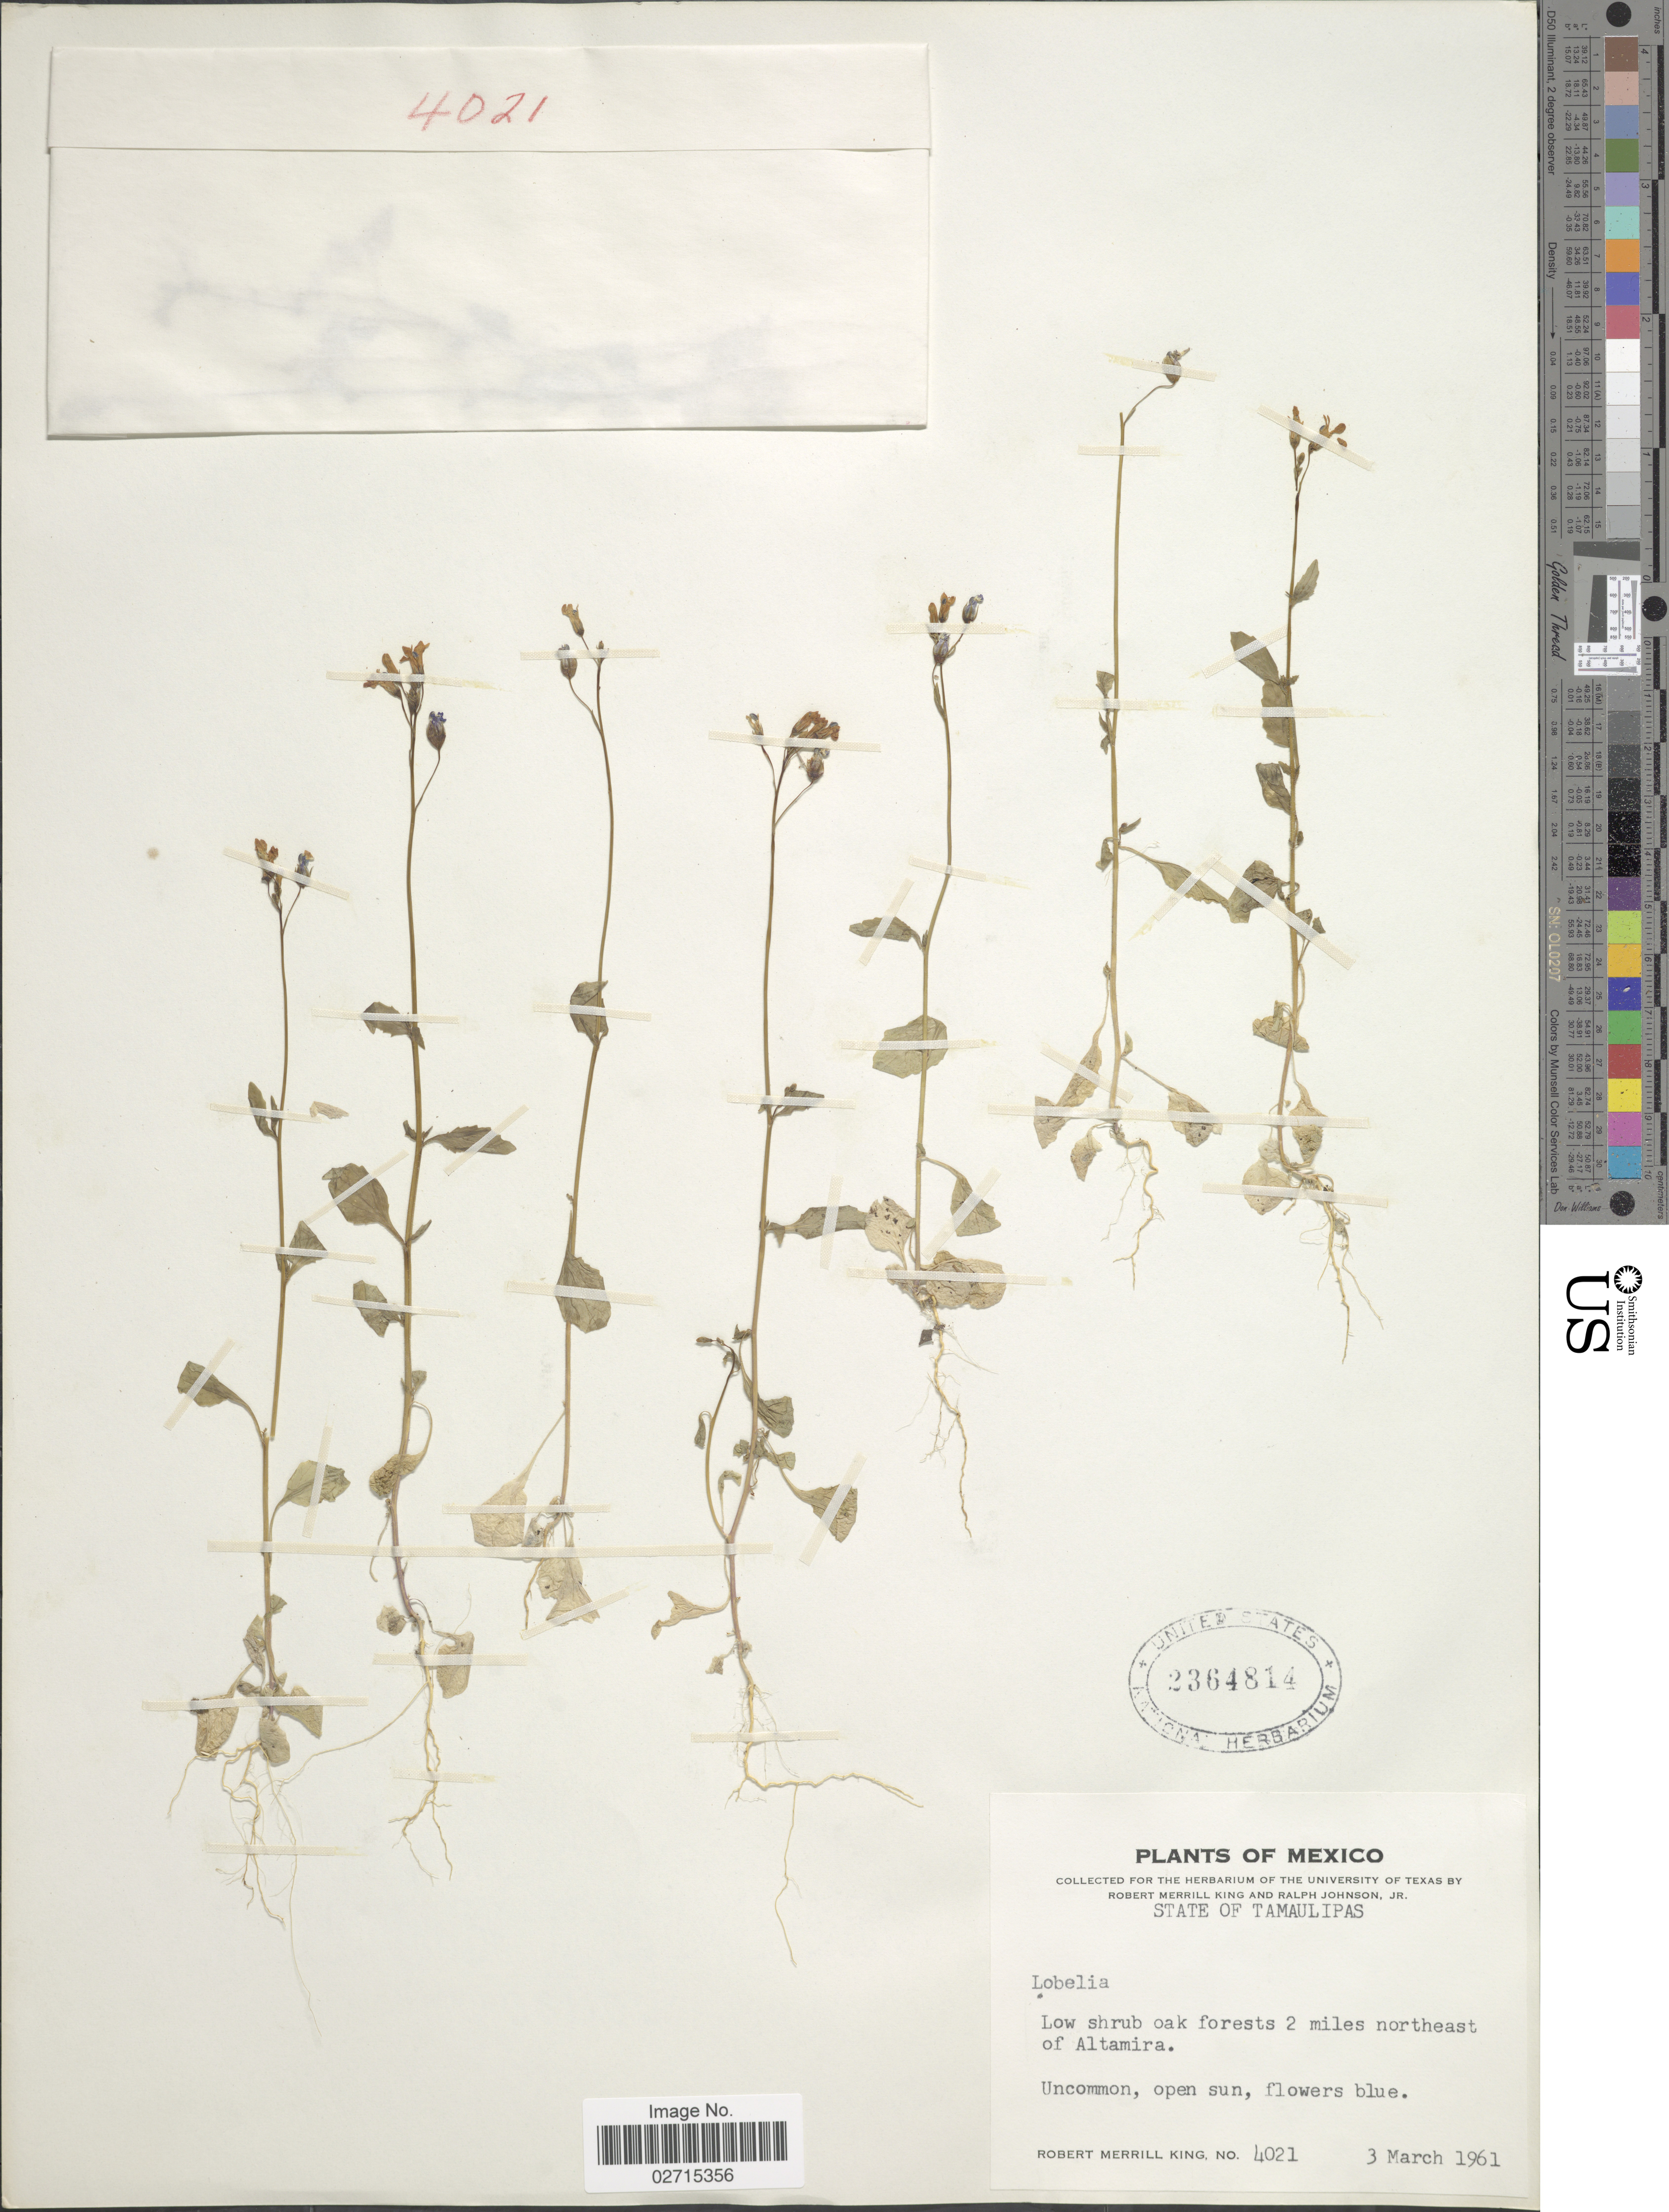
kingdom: Plantae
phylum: Tracheophyta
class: Magnoliopsida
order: Asterales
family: Campanulaceae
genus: Lobelia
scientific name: Lobelia sp.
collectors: R. M. King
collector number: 4021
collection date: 1961-03-03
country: Mexico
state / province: Tamaulipas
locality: Low scrub oak forest 2 miles northeast of Altamira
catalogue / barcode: US 2364814